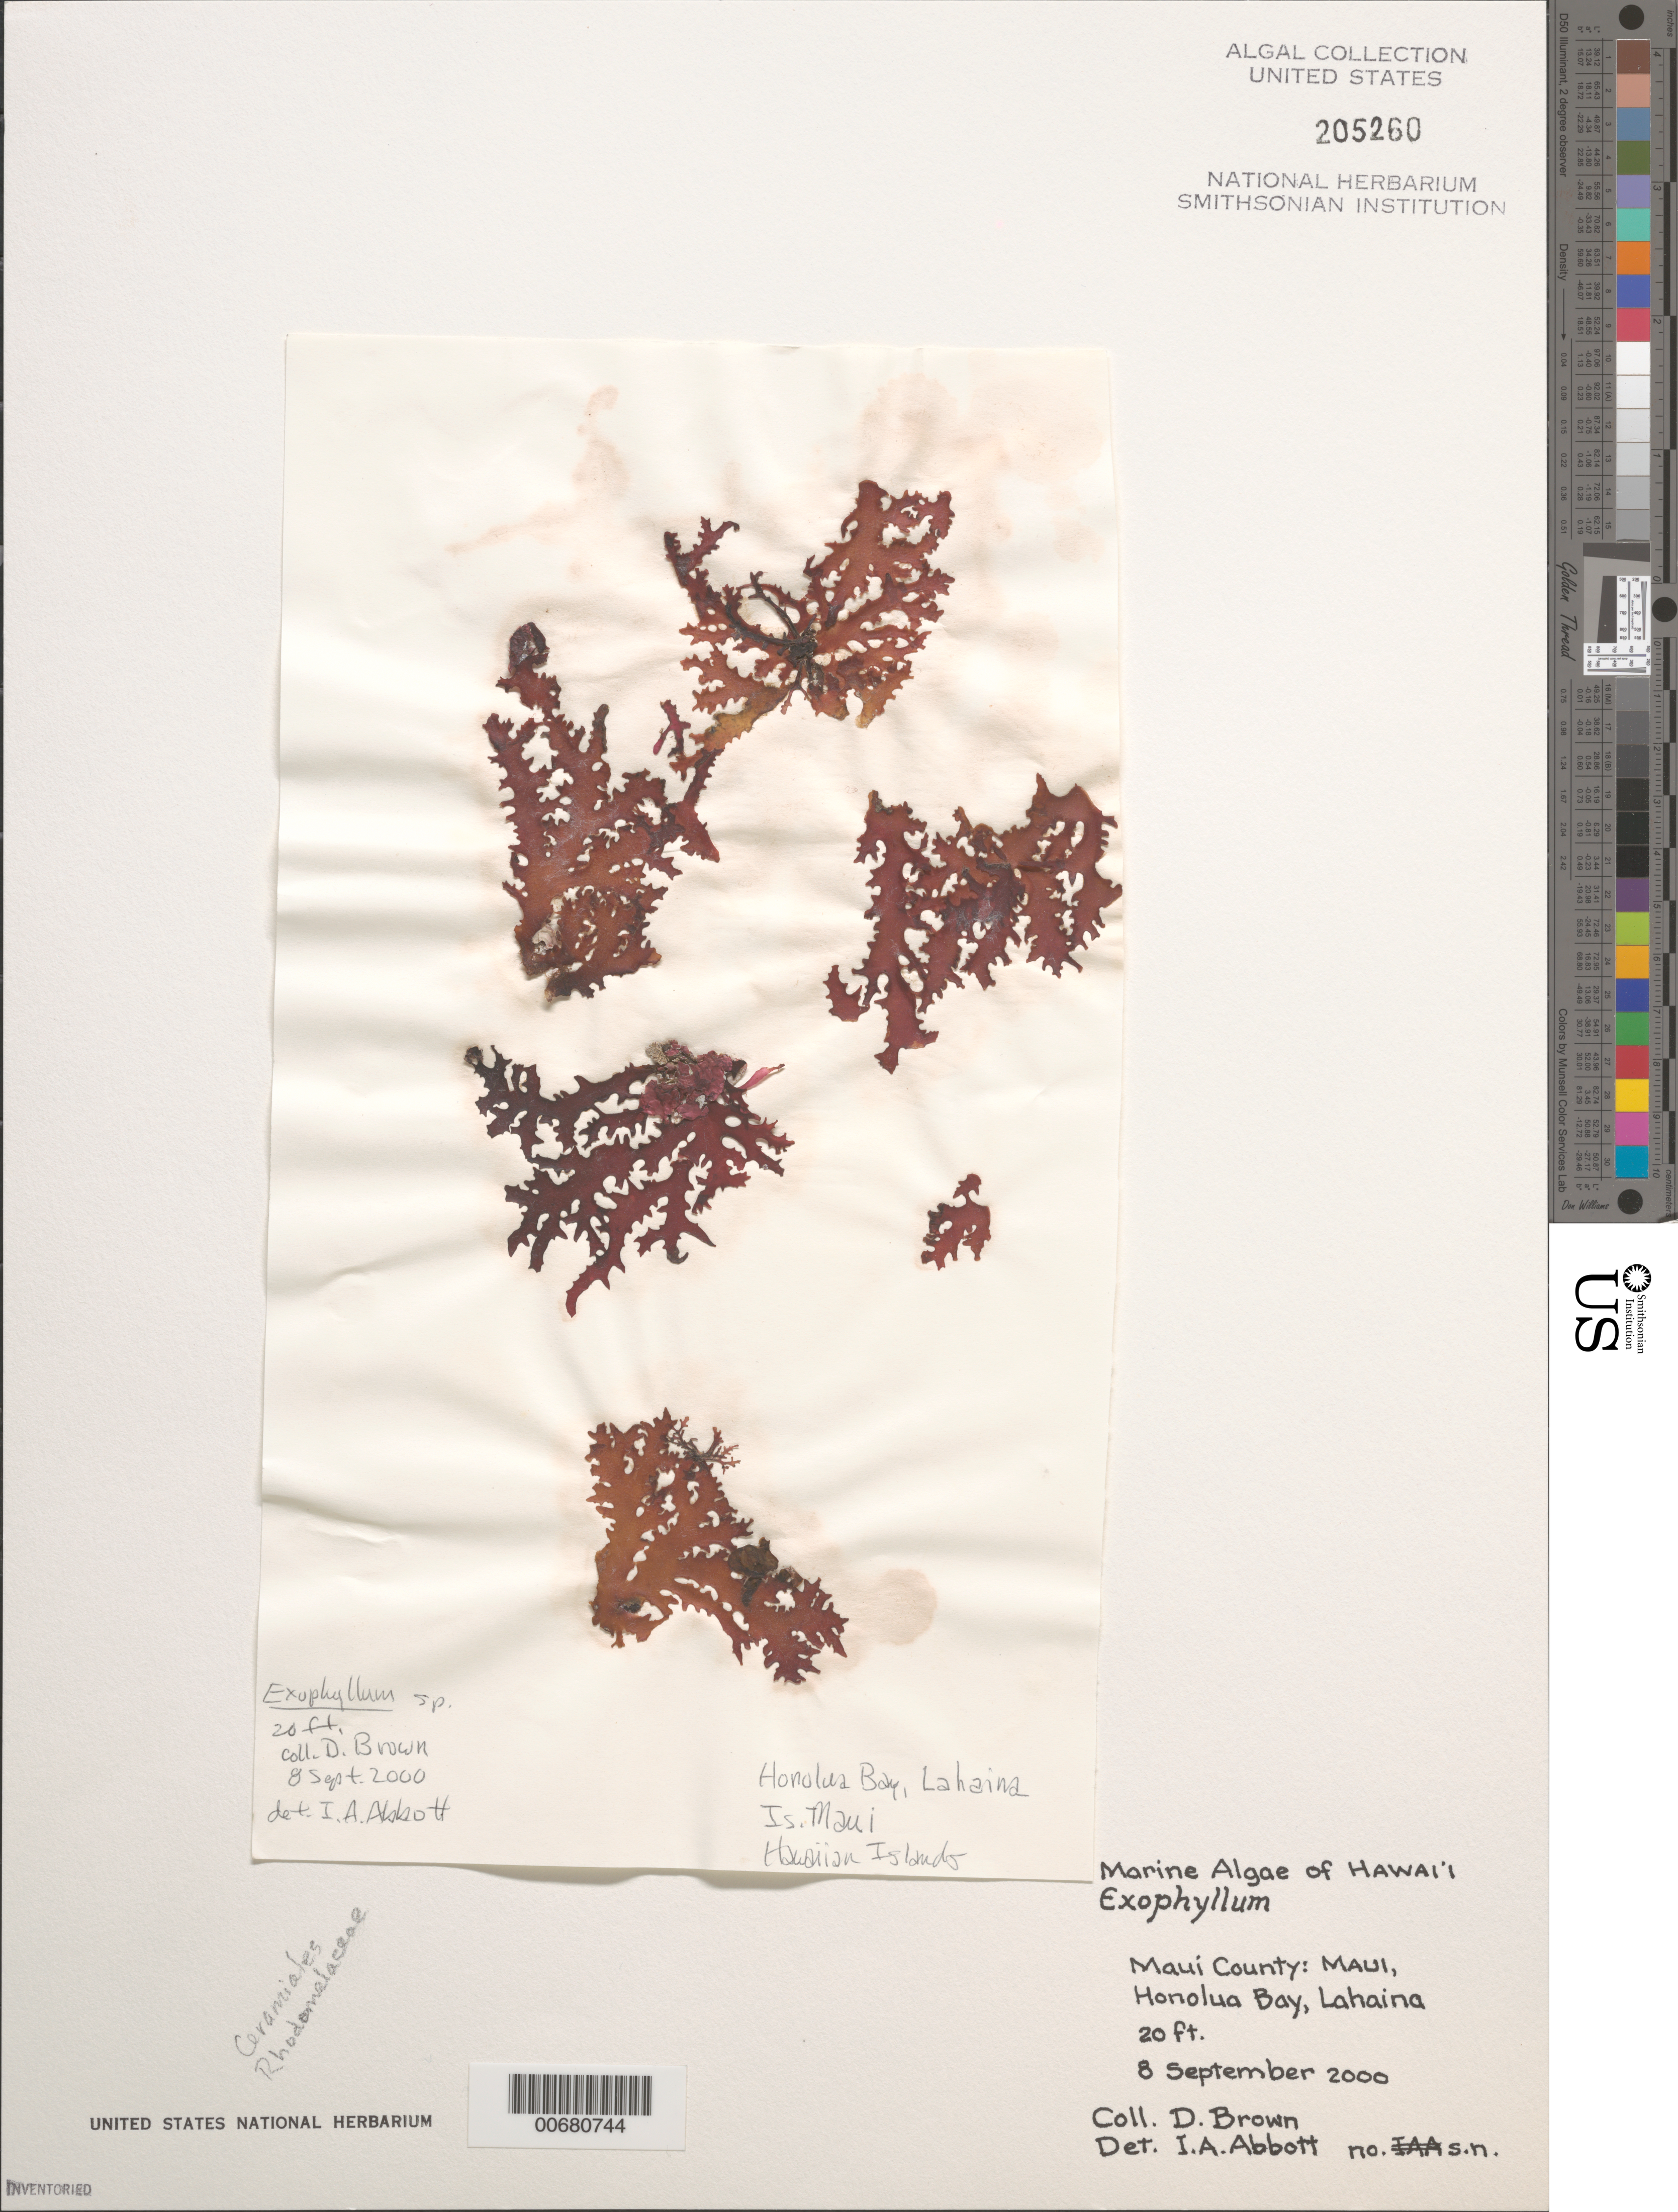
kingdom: Plantae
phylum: Rhodophyta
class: Florideophyceae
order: Ceramiales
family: Rhodomelaceae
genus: Exophyllum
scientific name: Exophyllum sp.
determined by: Abbott, Isabella A.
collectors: D. Brown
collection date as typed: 08 Sep 2000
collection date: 2000-09-08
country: United States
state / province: Hawaii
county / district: Maui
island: Maui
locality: Honolua Bay, Lahaina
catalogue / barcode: US 205260